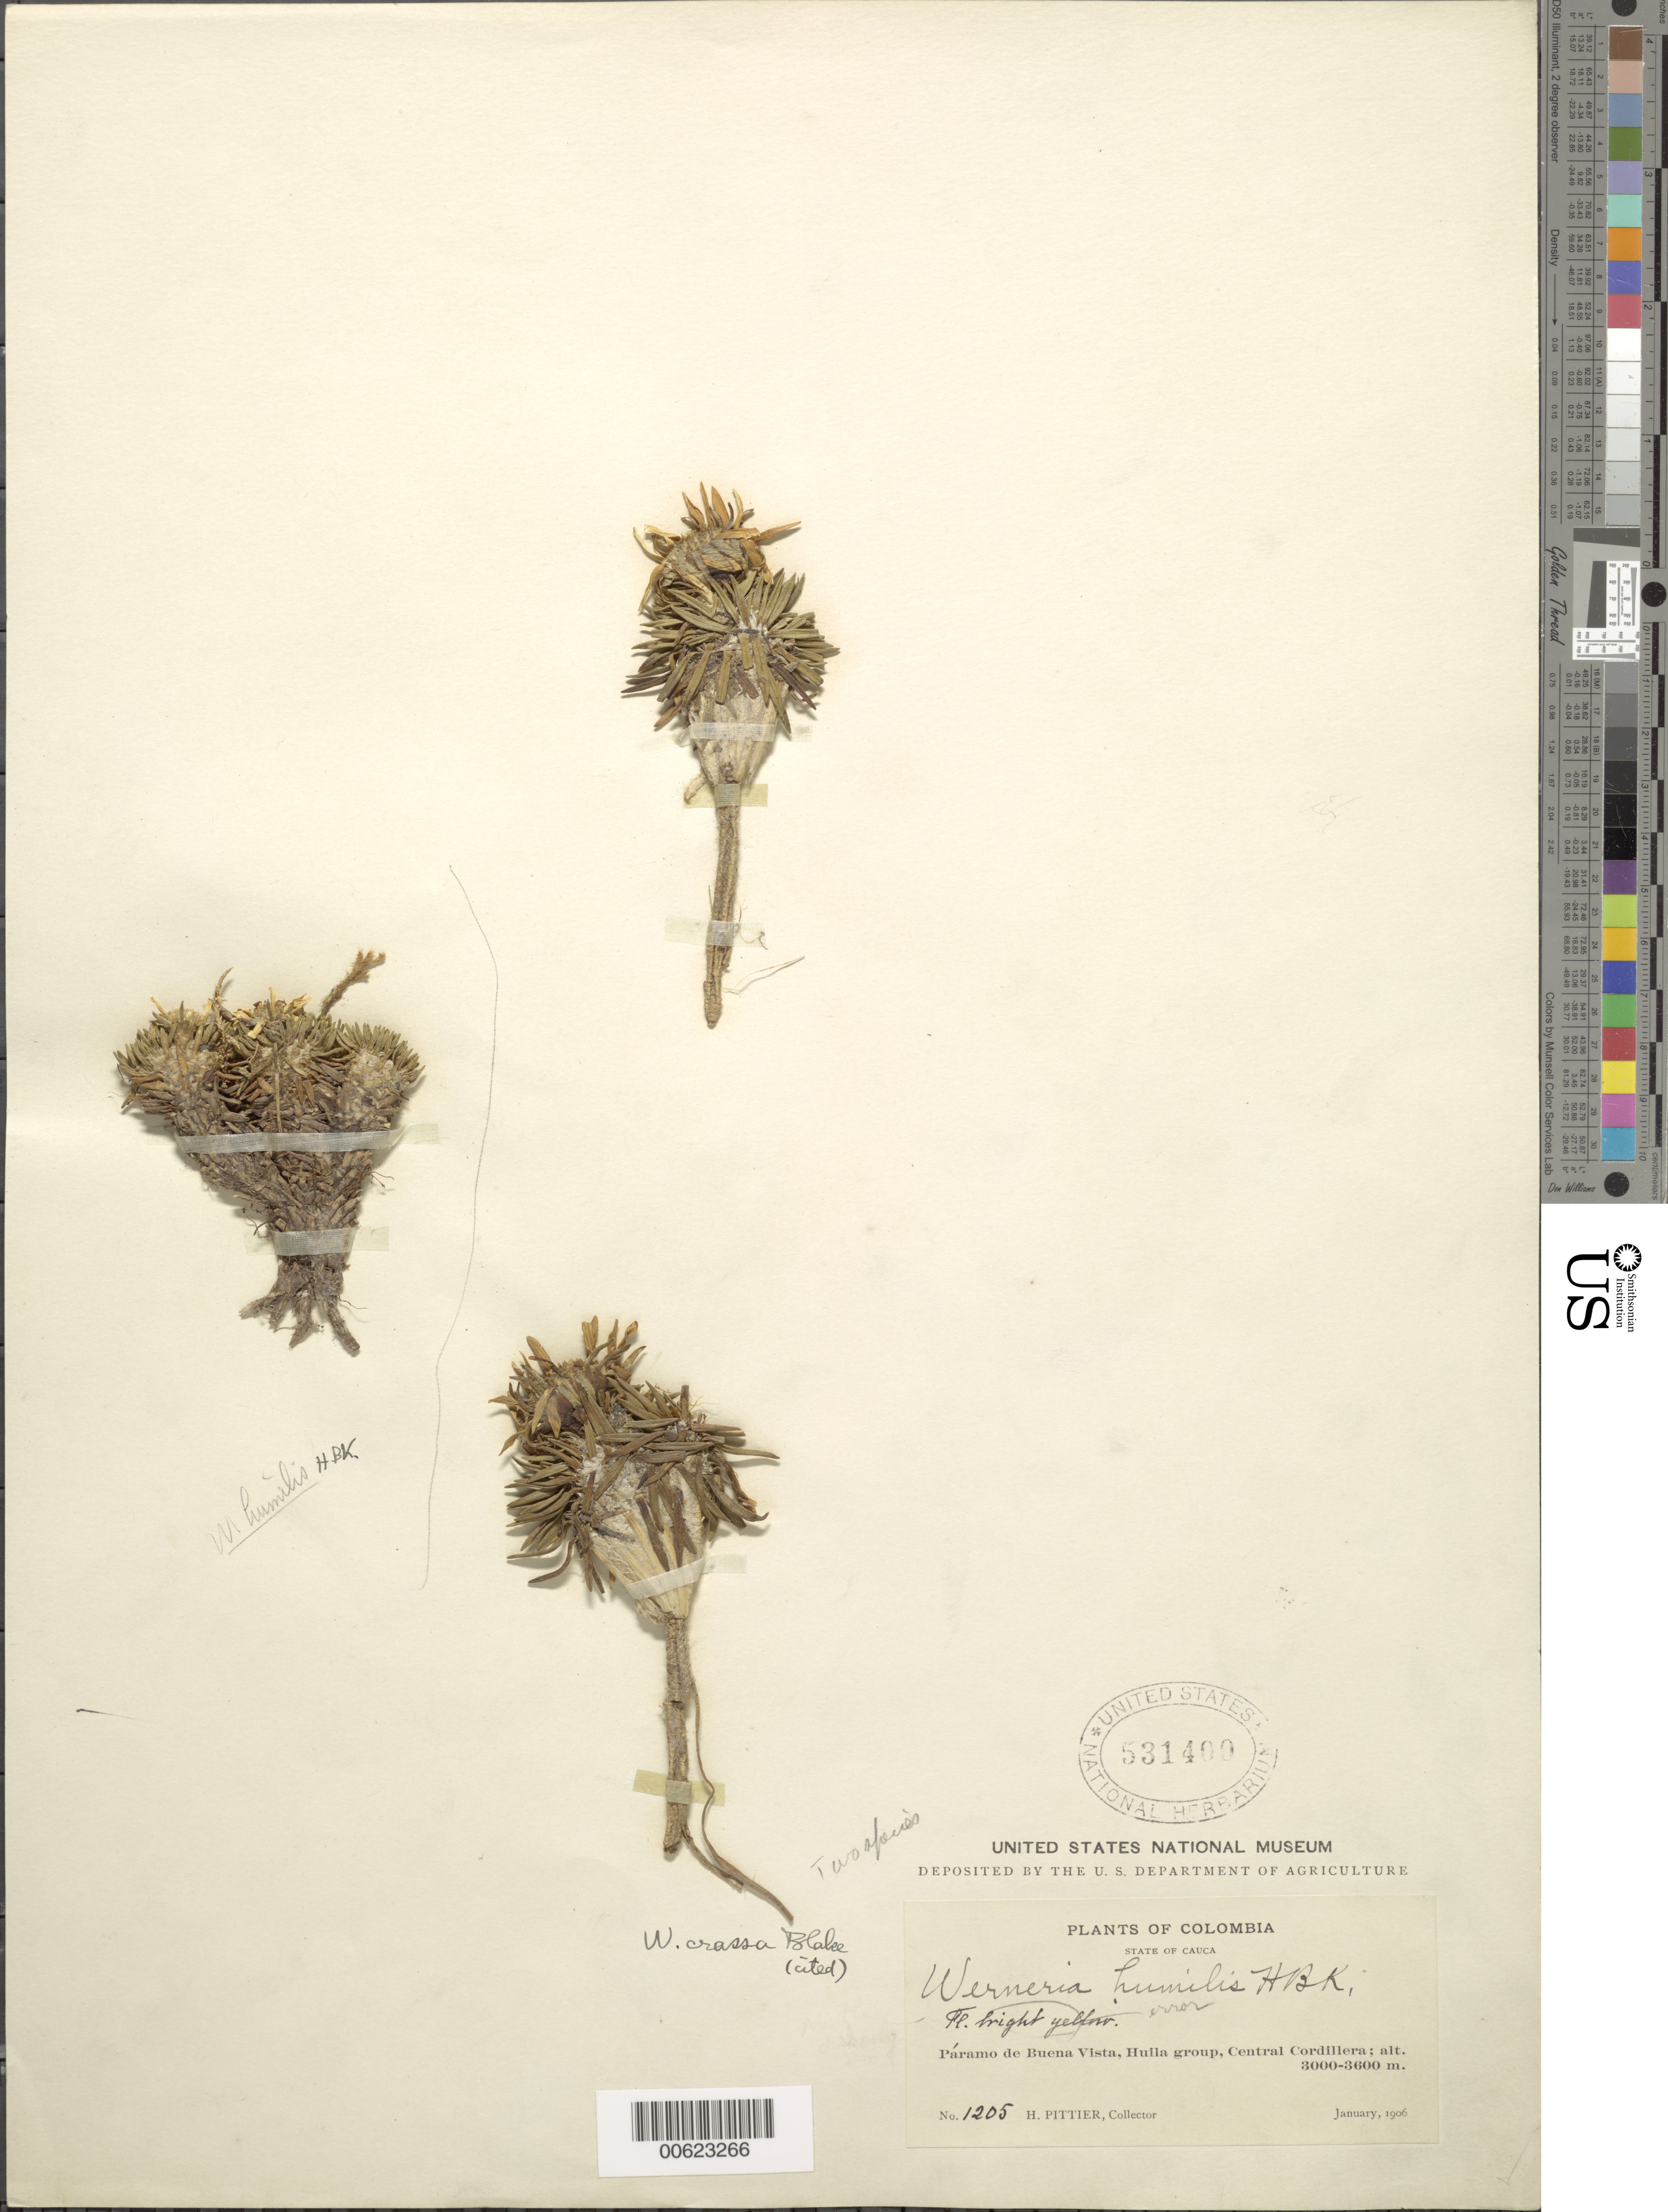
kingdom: Plantae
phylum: Tracheophyta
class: Magnoliopsida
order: Asterales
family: Asteraceae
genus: Xenophyllum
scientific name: Xenophyllum humile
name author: (Kunth) V.A. Funk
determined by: Calvo, Joel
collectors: H. F. Pittier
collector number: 1205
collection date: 1906-01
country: Colombia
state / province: Cauca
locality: Paramo de Buena Vista, Huila group, Central Cordillera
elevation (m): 3000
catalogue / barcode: US 531400